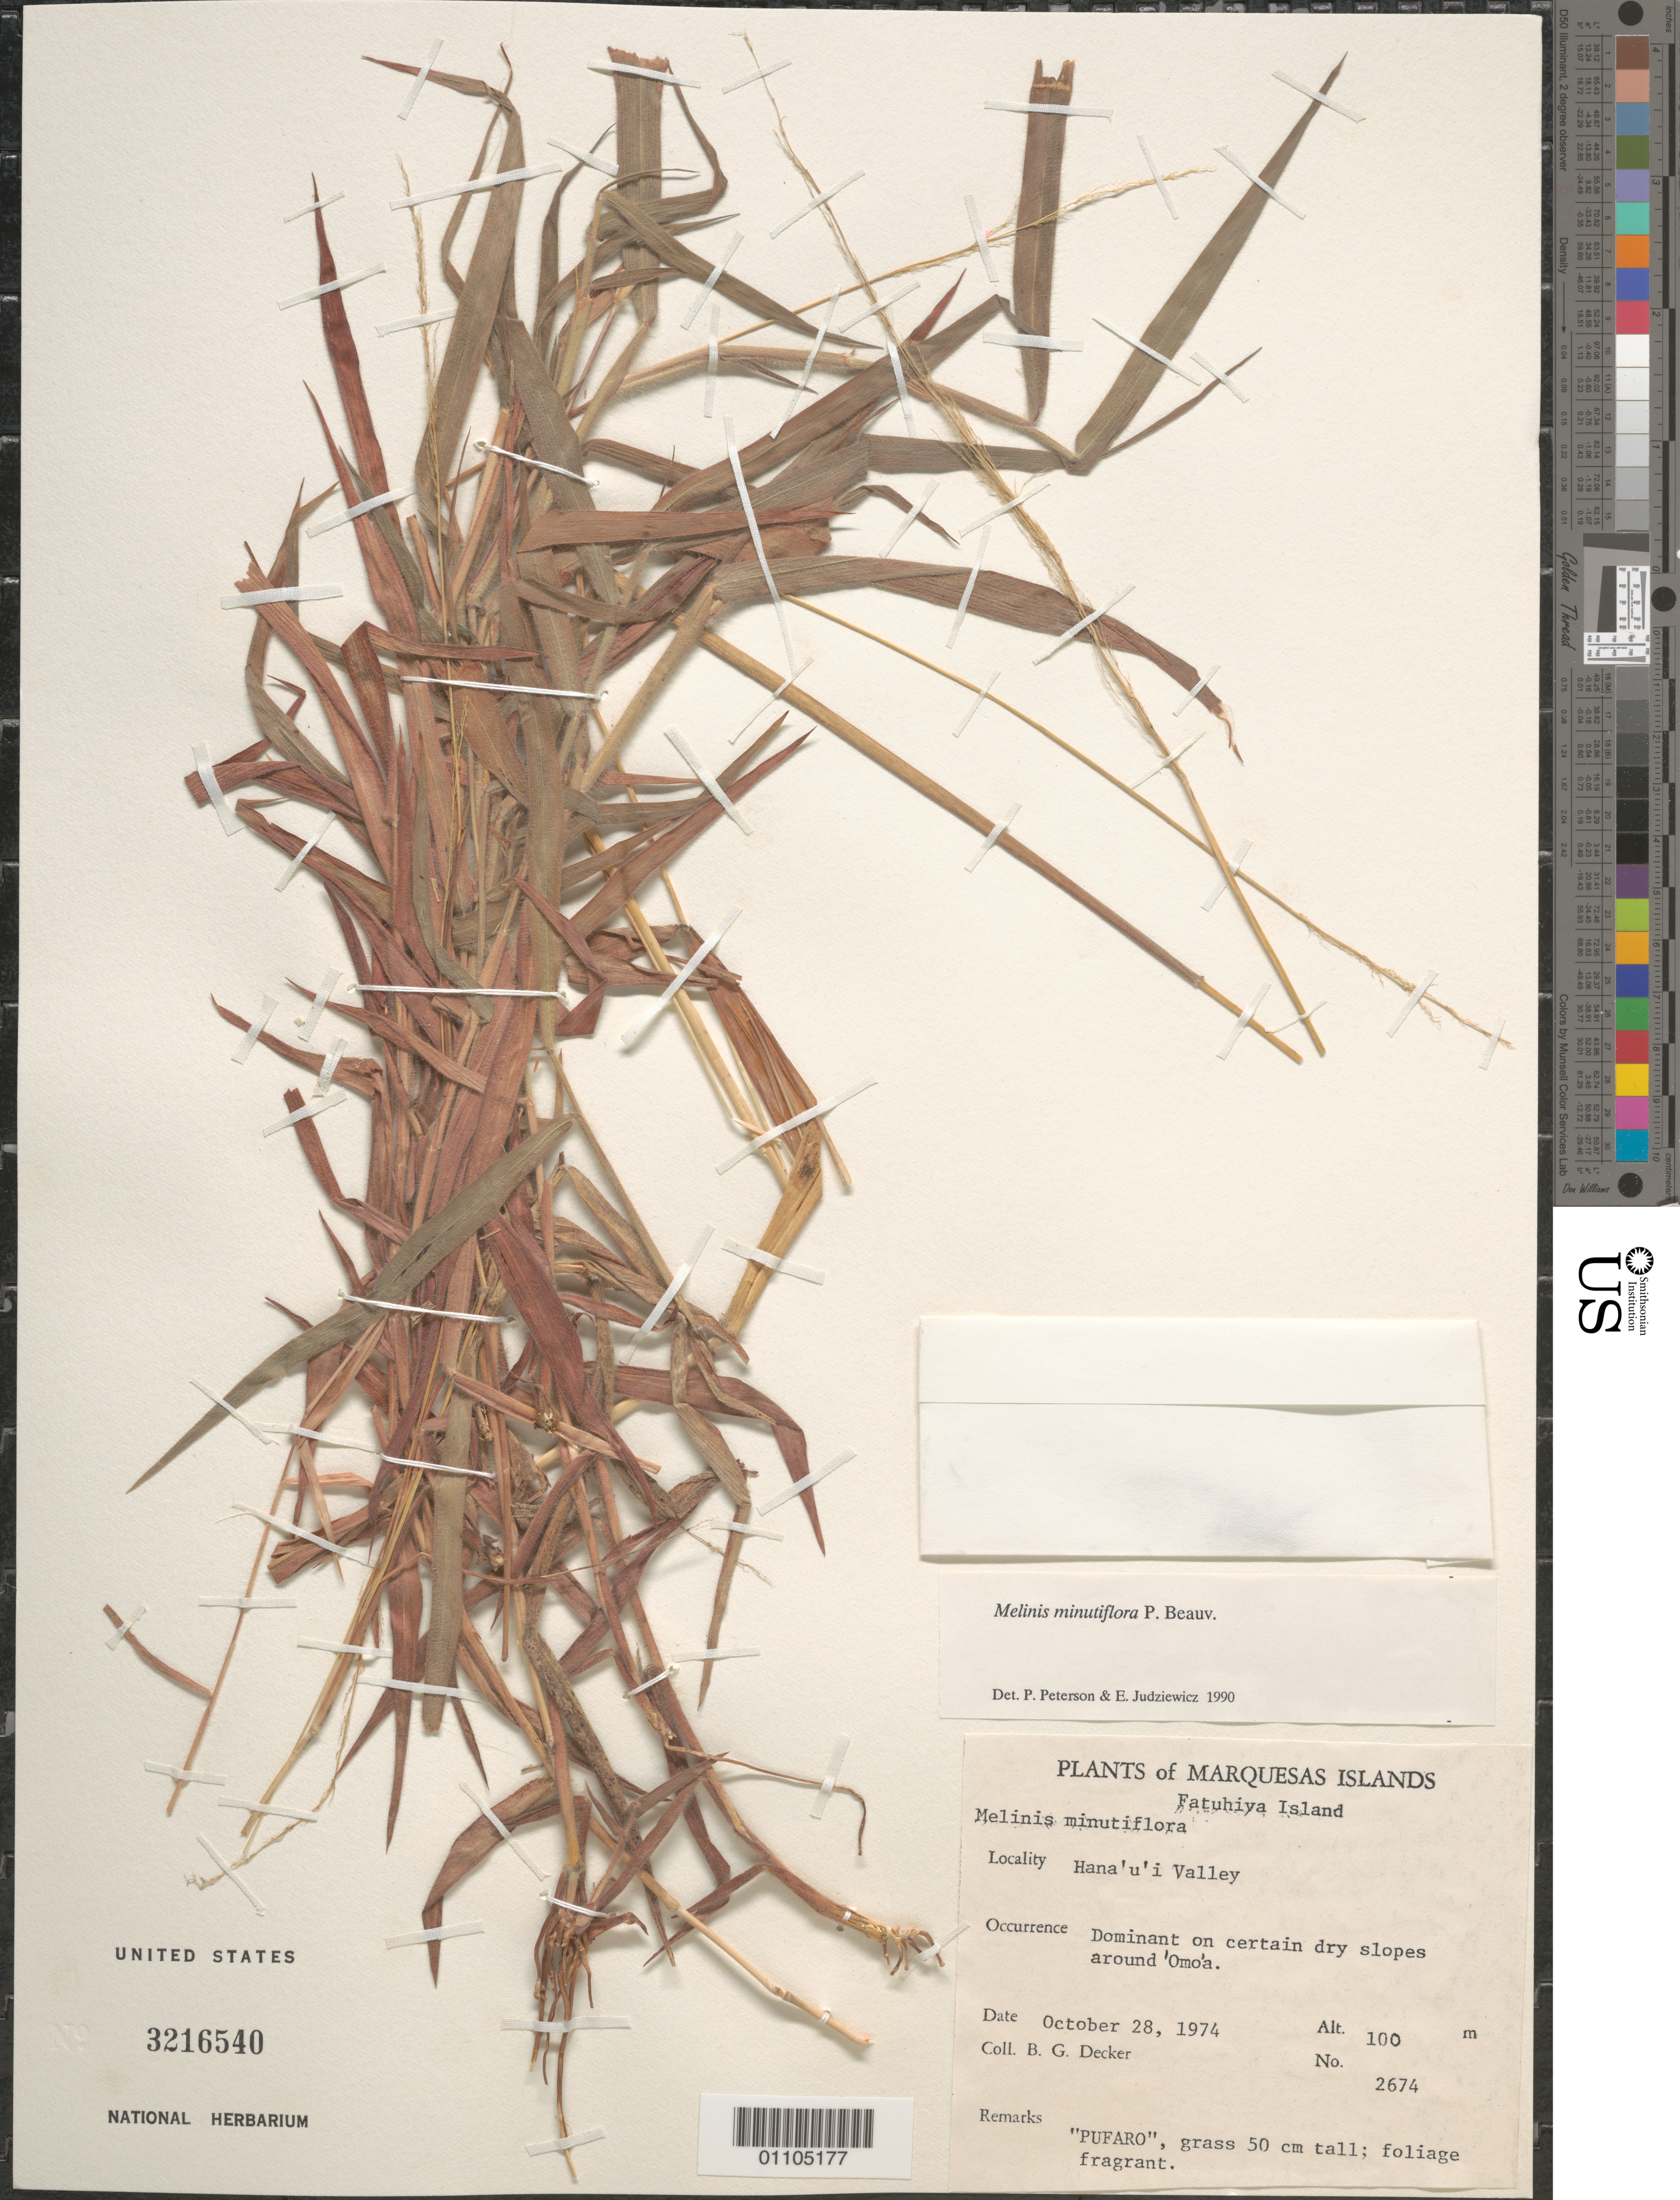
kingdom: Plantae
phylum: Tracheophyta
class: Liliopsida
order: Poales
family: Poaceae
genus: Melinis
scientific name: Melinis multiflora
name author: P. Beauv.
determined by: Peterson, P. M.; Judziewicz, E. J.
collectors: B. G. Decker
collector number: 2674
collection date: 1974-10-28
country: French Polynesia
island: Fatu Hiva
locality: Hana'u'i Valley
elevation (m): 199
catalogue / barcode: US 3216540